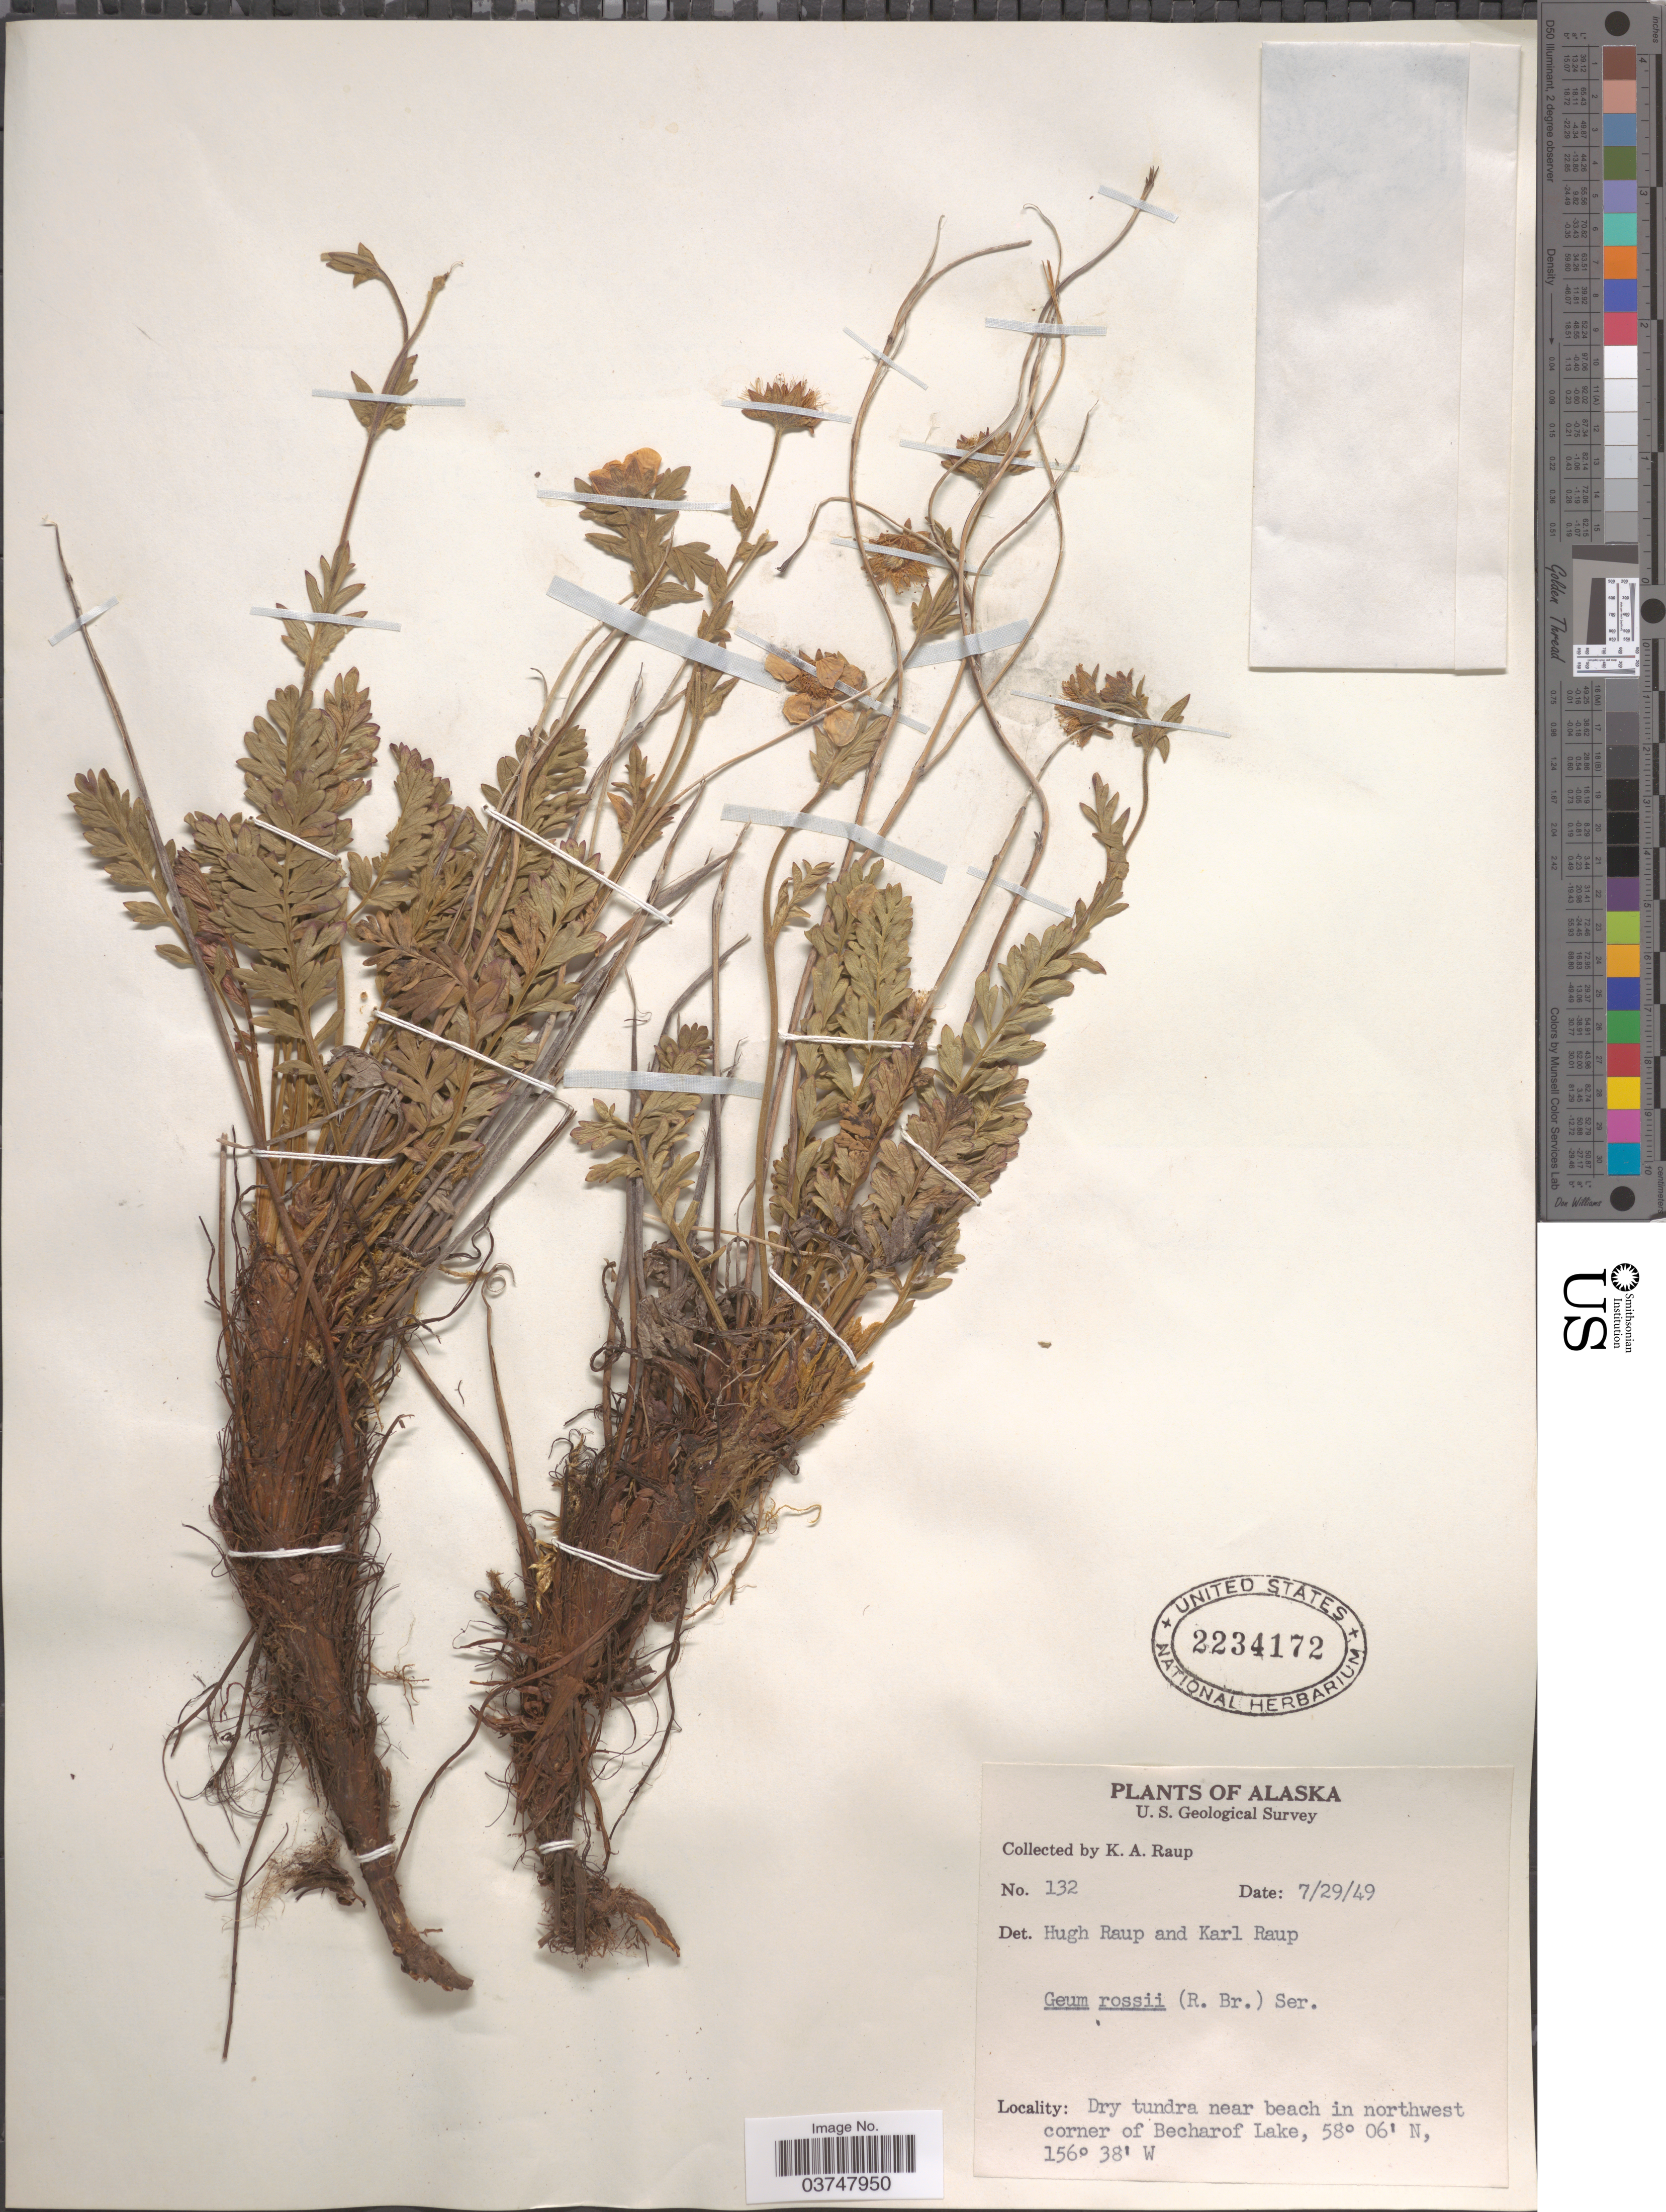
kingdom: Plantae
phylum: Tracheophyta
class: Magnoliopsida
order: Rosales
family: Rosaceae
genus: Geum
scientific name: Geum rossii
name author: (R. Br.) Ser.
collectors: K. Raup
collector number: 132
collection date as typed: Transcribed d/m/y: 29/7/49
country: United States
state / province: Alaska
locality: Dry tundra near beach in northwest corner of Becharof Lake.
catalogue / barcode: US 2234172